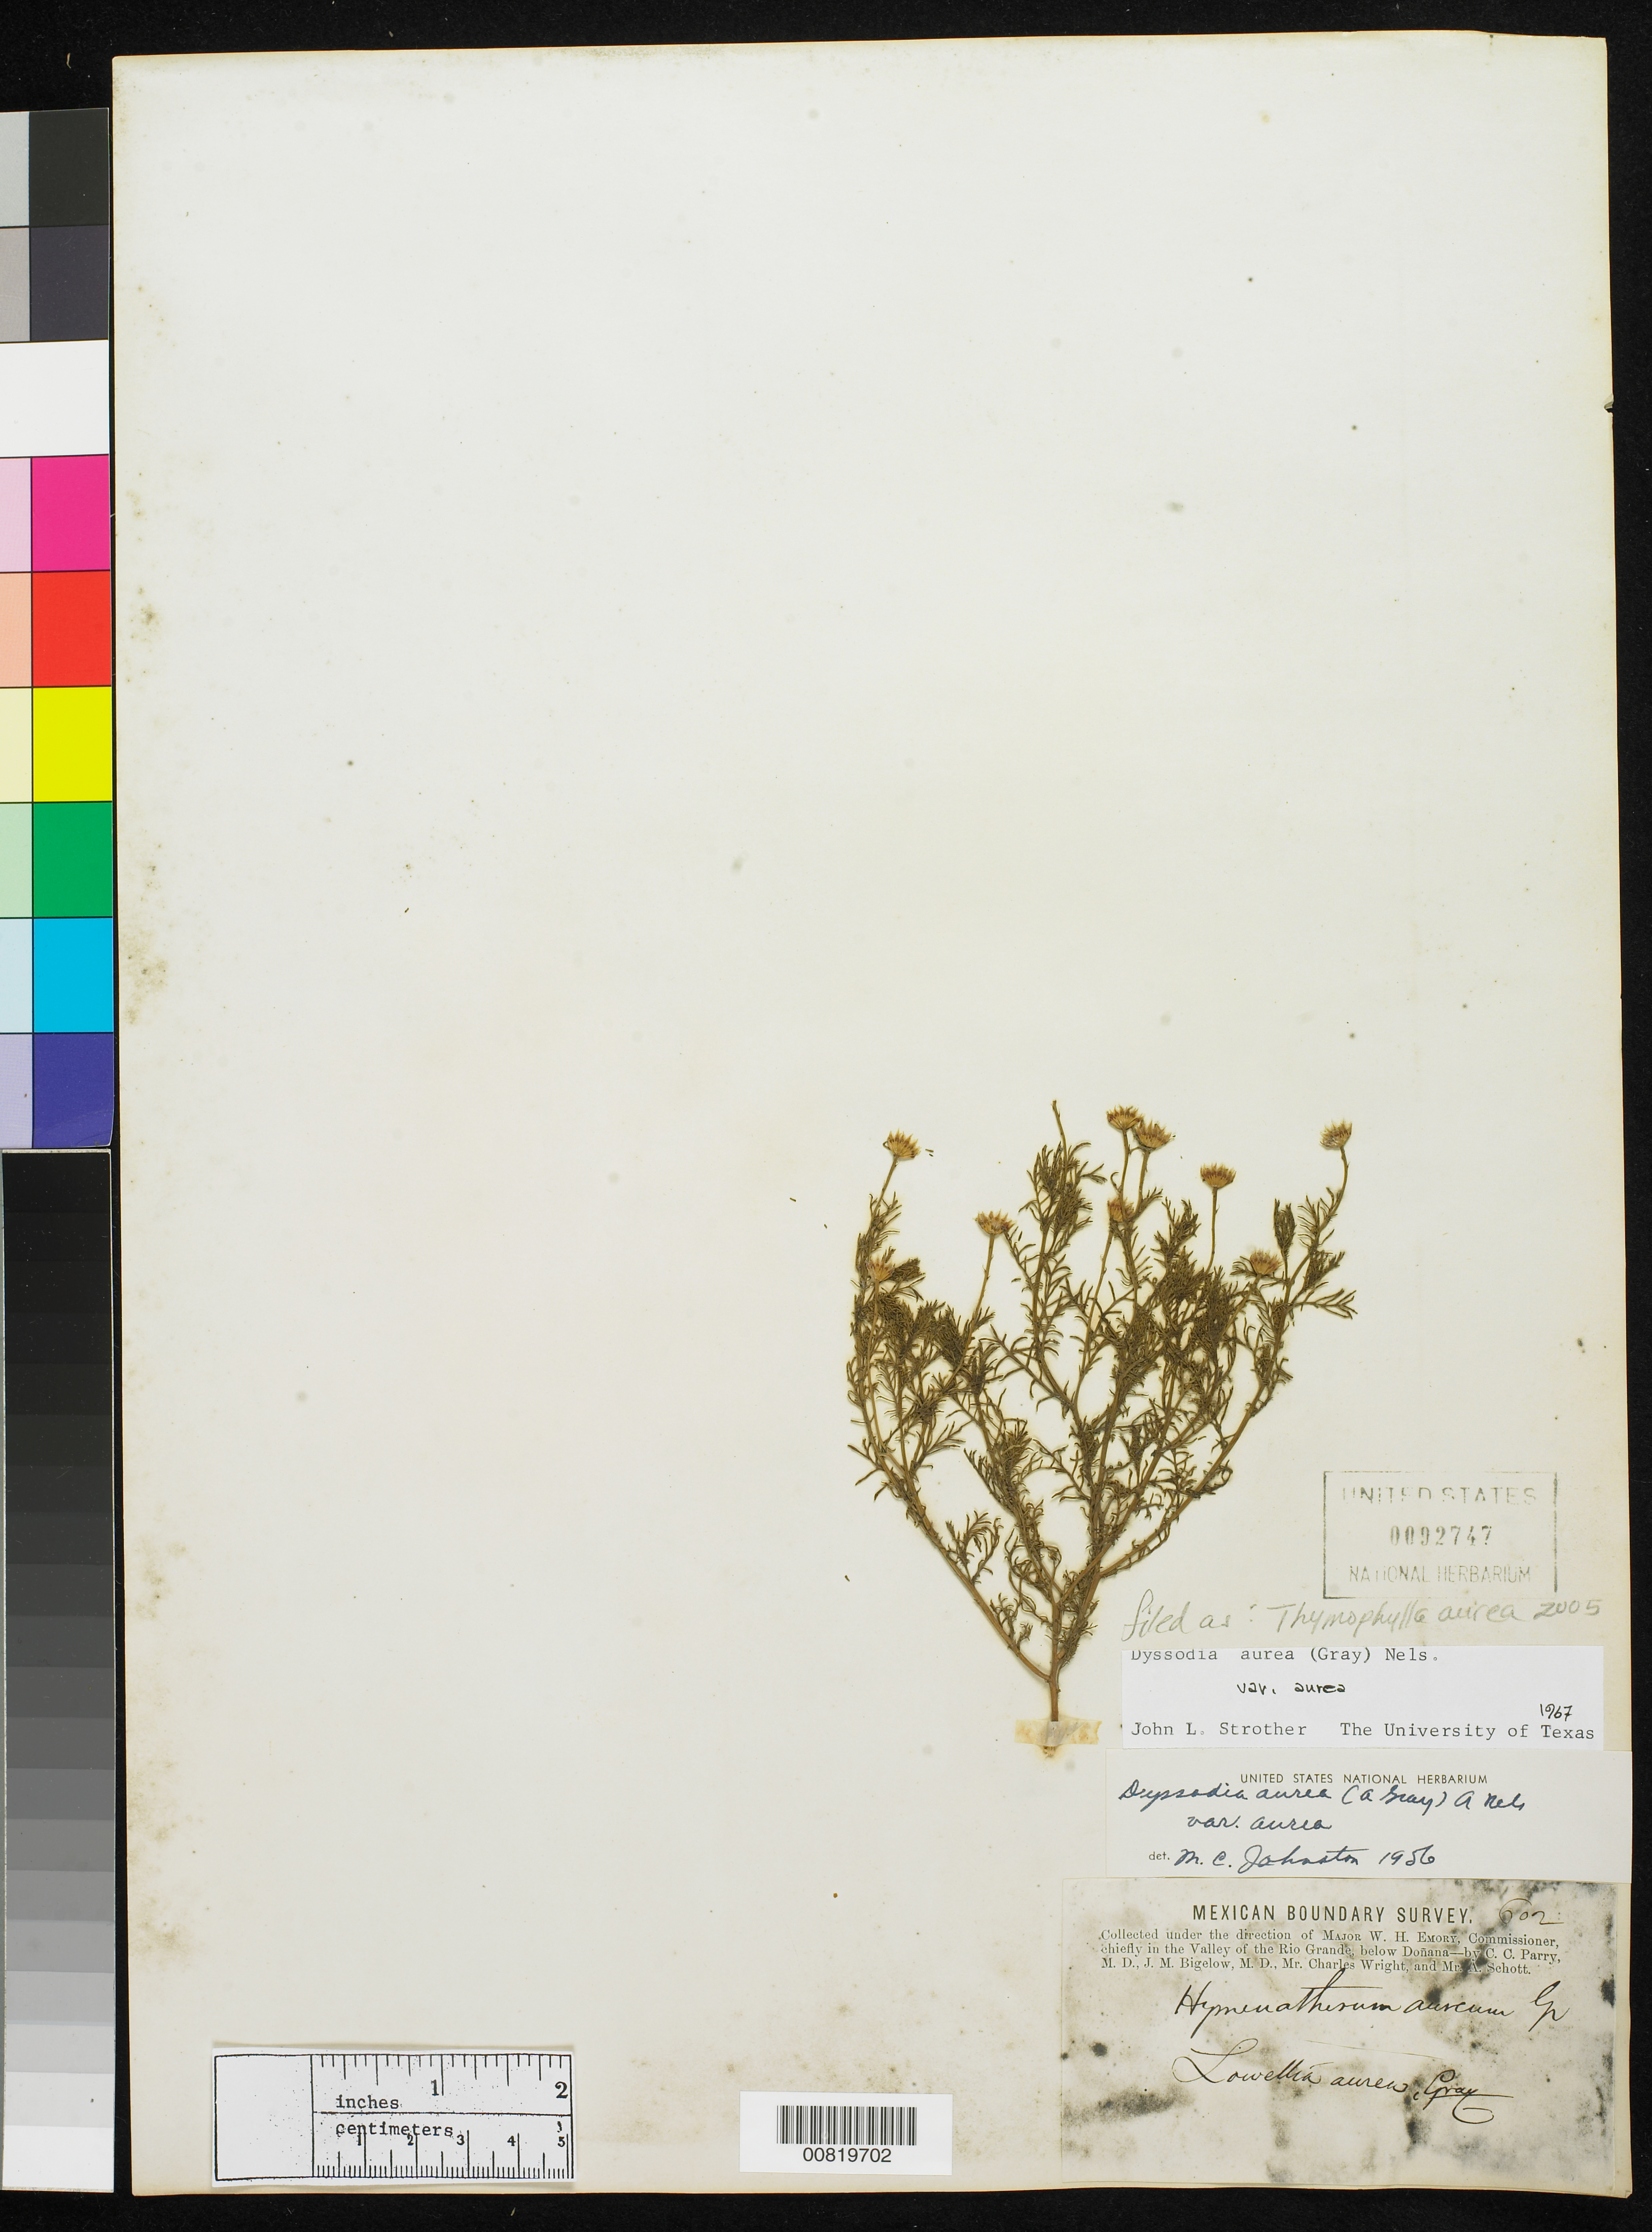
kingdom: Plantae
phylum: Tracheophyta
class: Magnoliopsida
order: Asterales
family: Asteraceae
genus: Thymophylla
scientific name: Thymophylla aurea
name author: (A. Gray) Greene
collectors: C. C. Parry, J. M. Bigelow, C. Wright & A. C. V. Schott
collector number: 602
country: United States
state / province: New Mexico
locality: Valley of the Rio Grande, below Doñana, New Mexico.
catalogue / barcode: US 92747